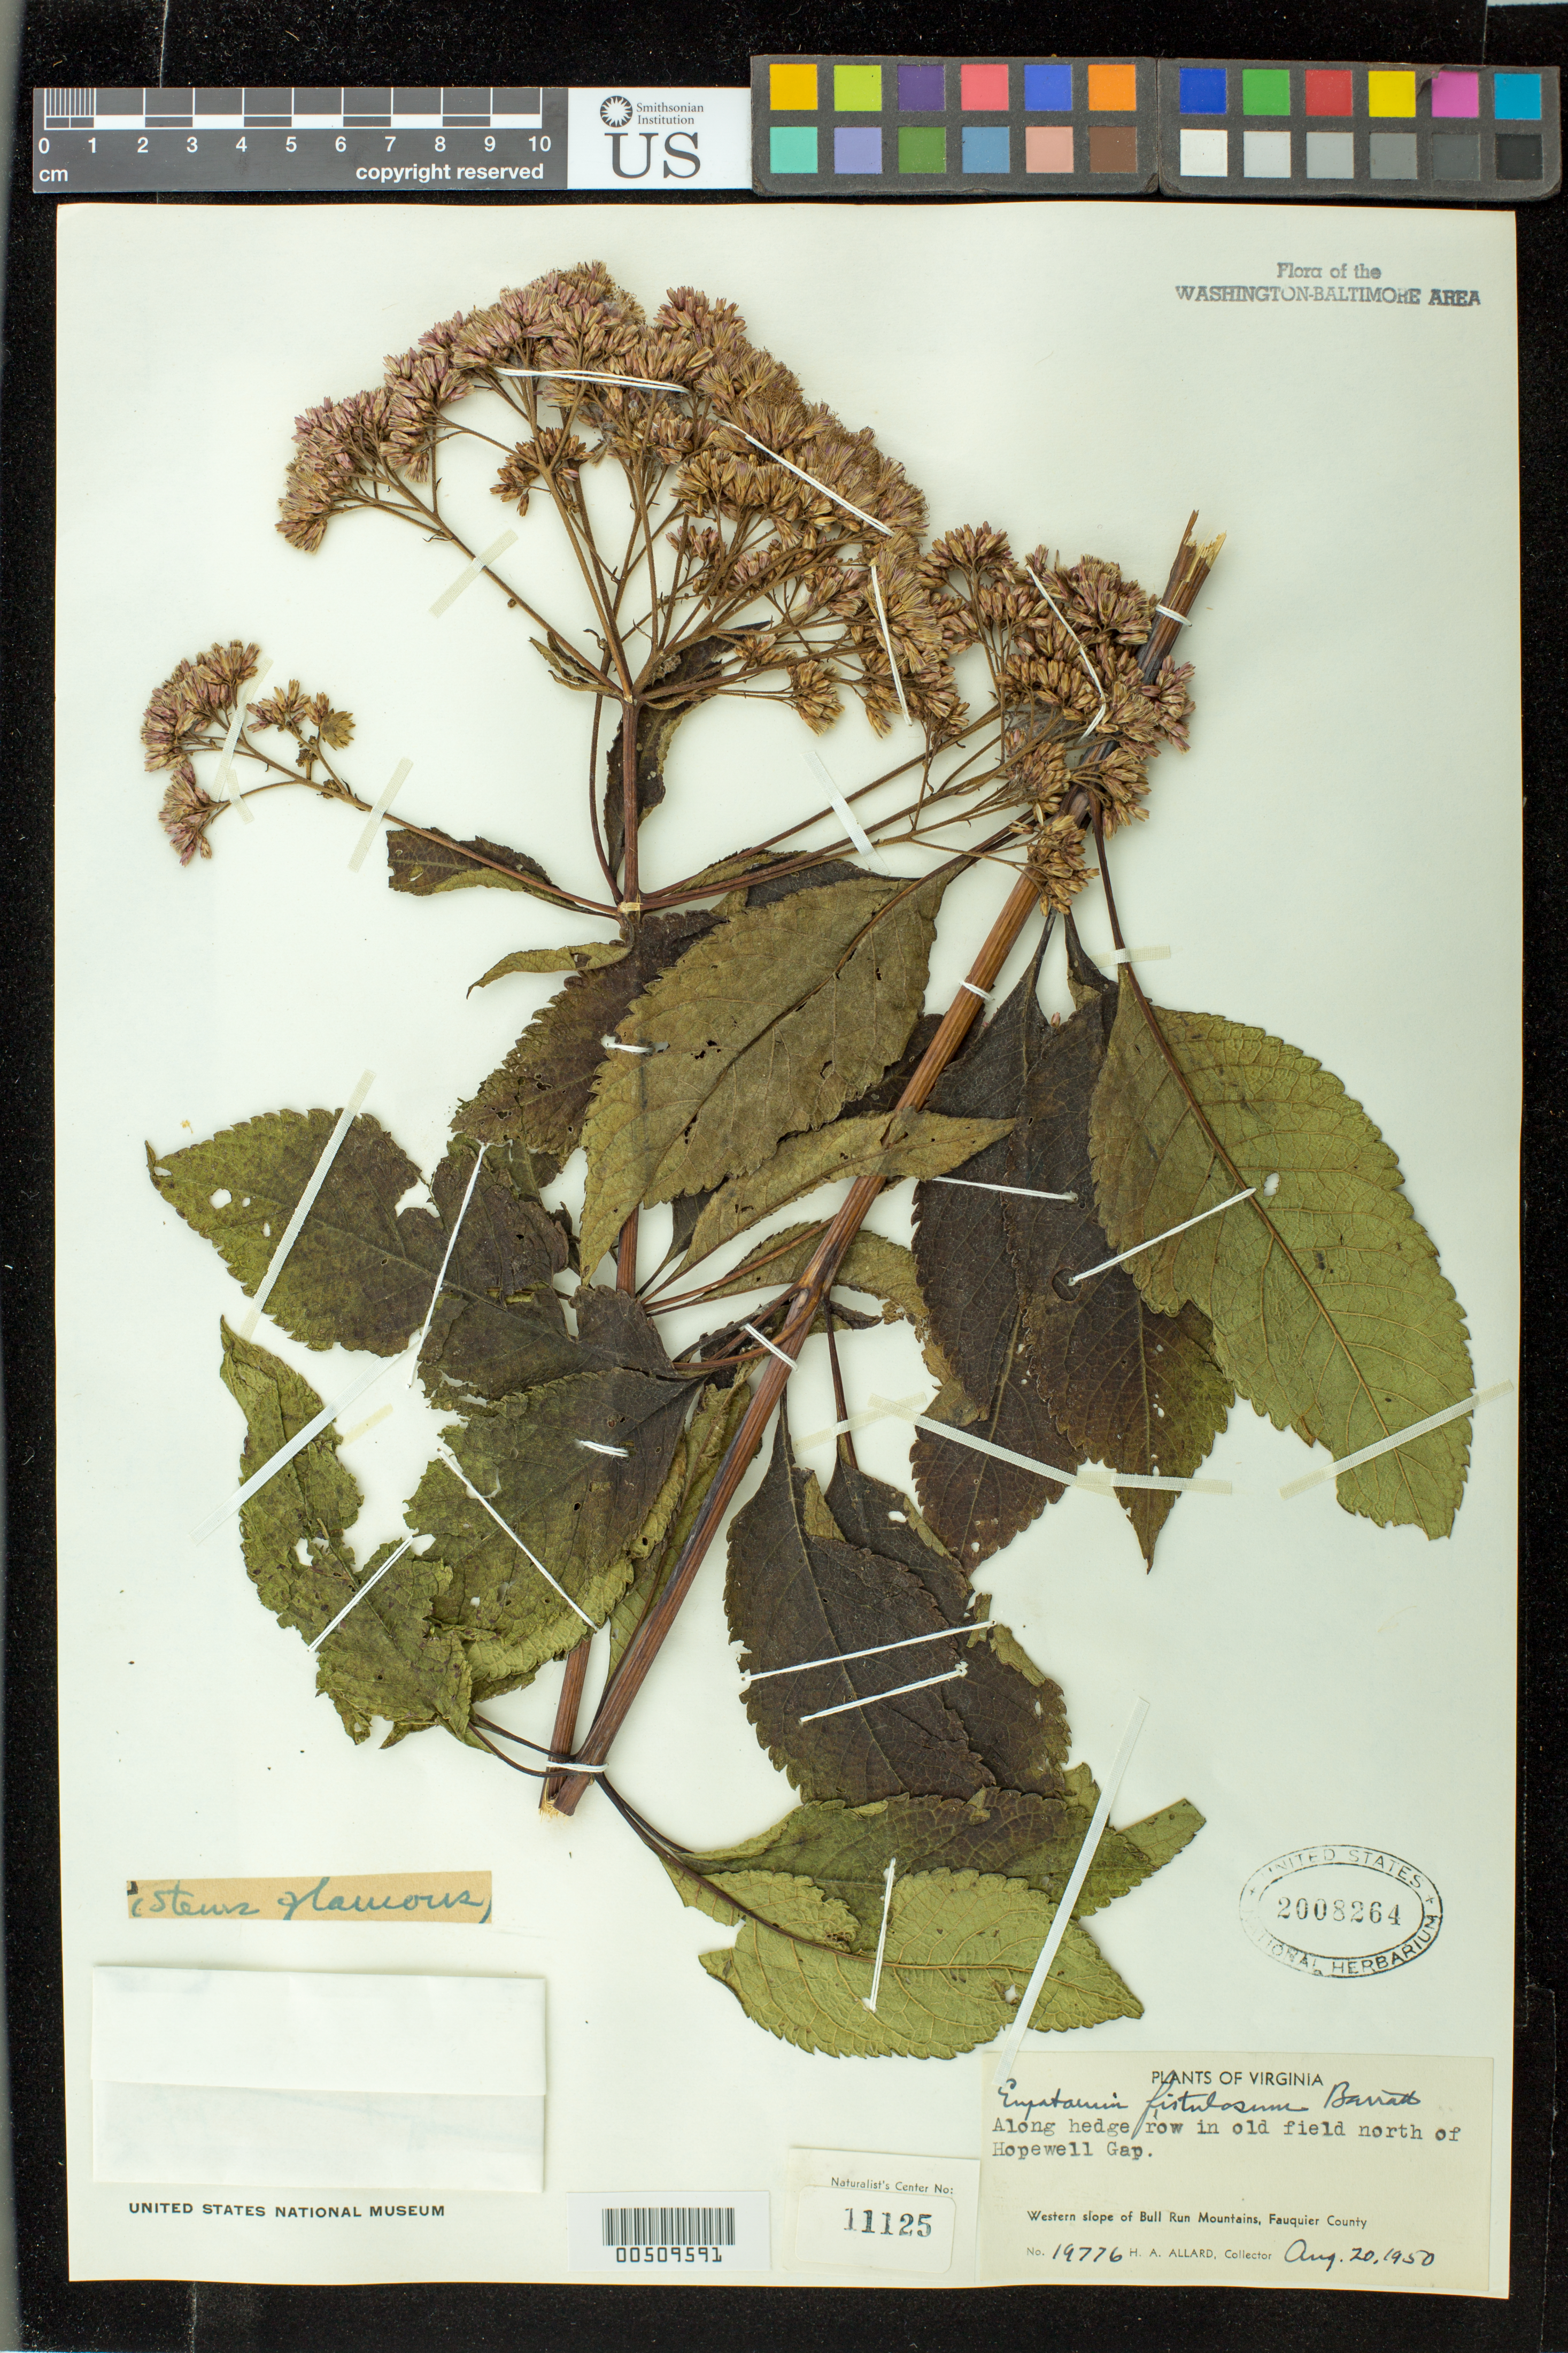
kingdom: Plantae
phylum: Tracheophyta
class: Magnoliopsida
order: Asterales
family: Asteraceae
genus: Eupatorium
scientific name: Eupatorium fistulosum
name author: Barratt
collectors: H. A. Allard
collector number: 19776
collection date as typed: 20 Aug 1950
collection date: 1950-08-20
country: United States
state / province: Virginia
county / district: Fauquier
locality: Bull Run Mts., N of Hopewell Gap Bull Run Mts.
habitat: along hedge row in old field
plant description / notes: Specimens returned from Naturalist Center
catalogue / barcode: US 2008264